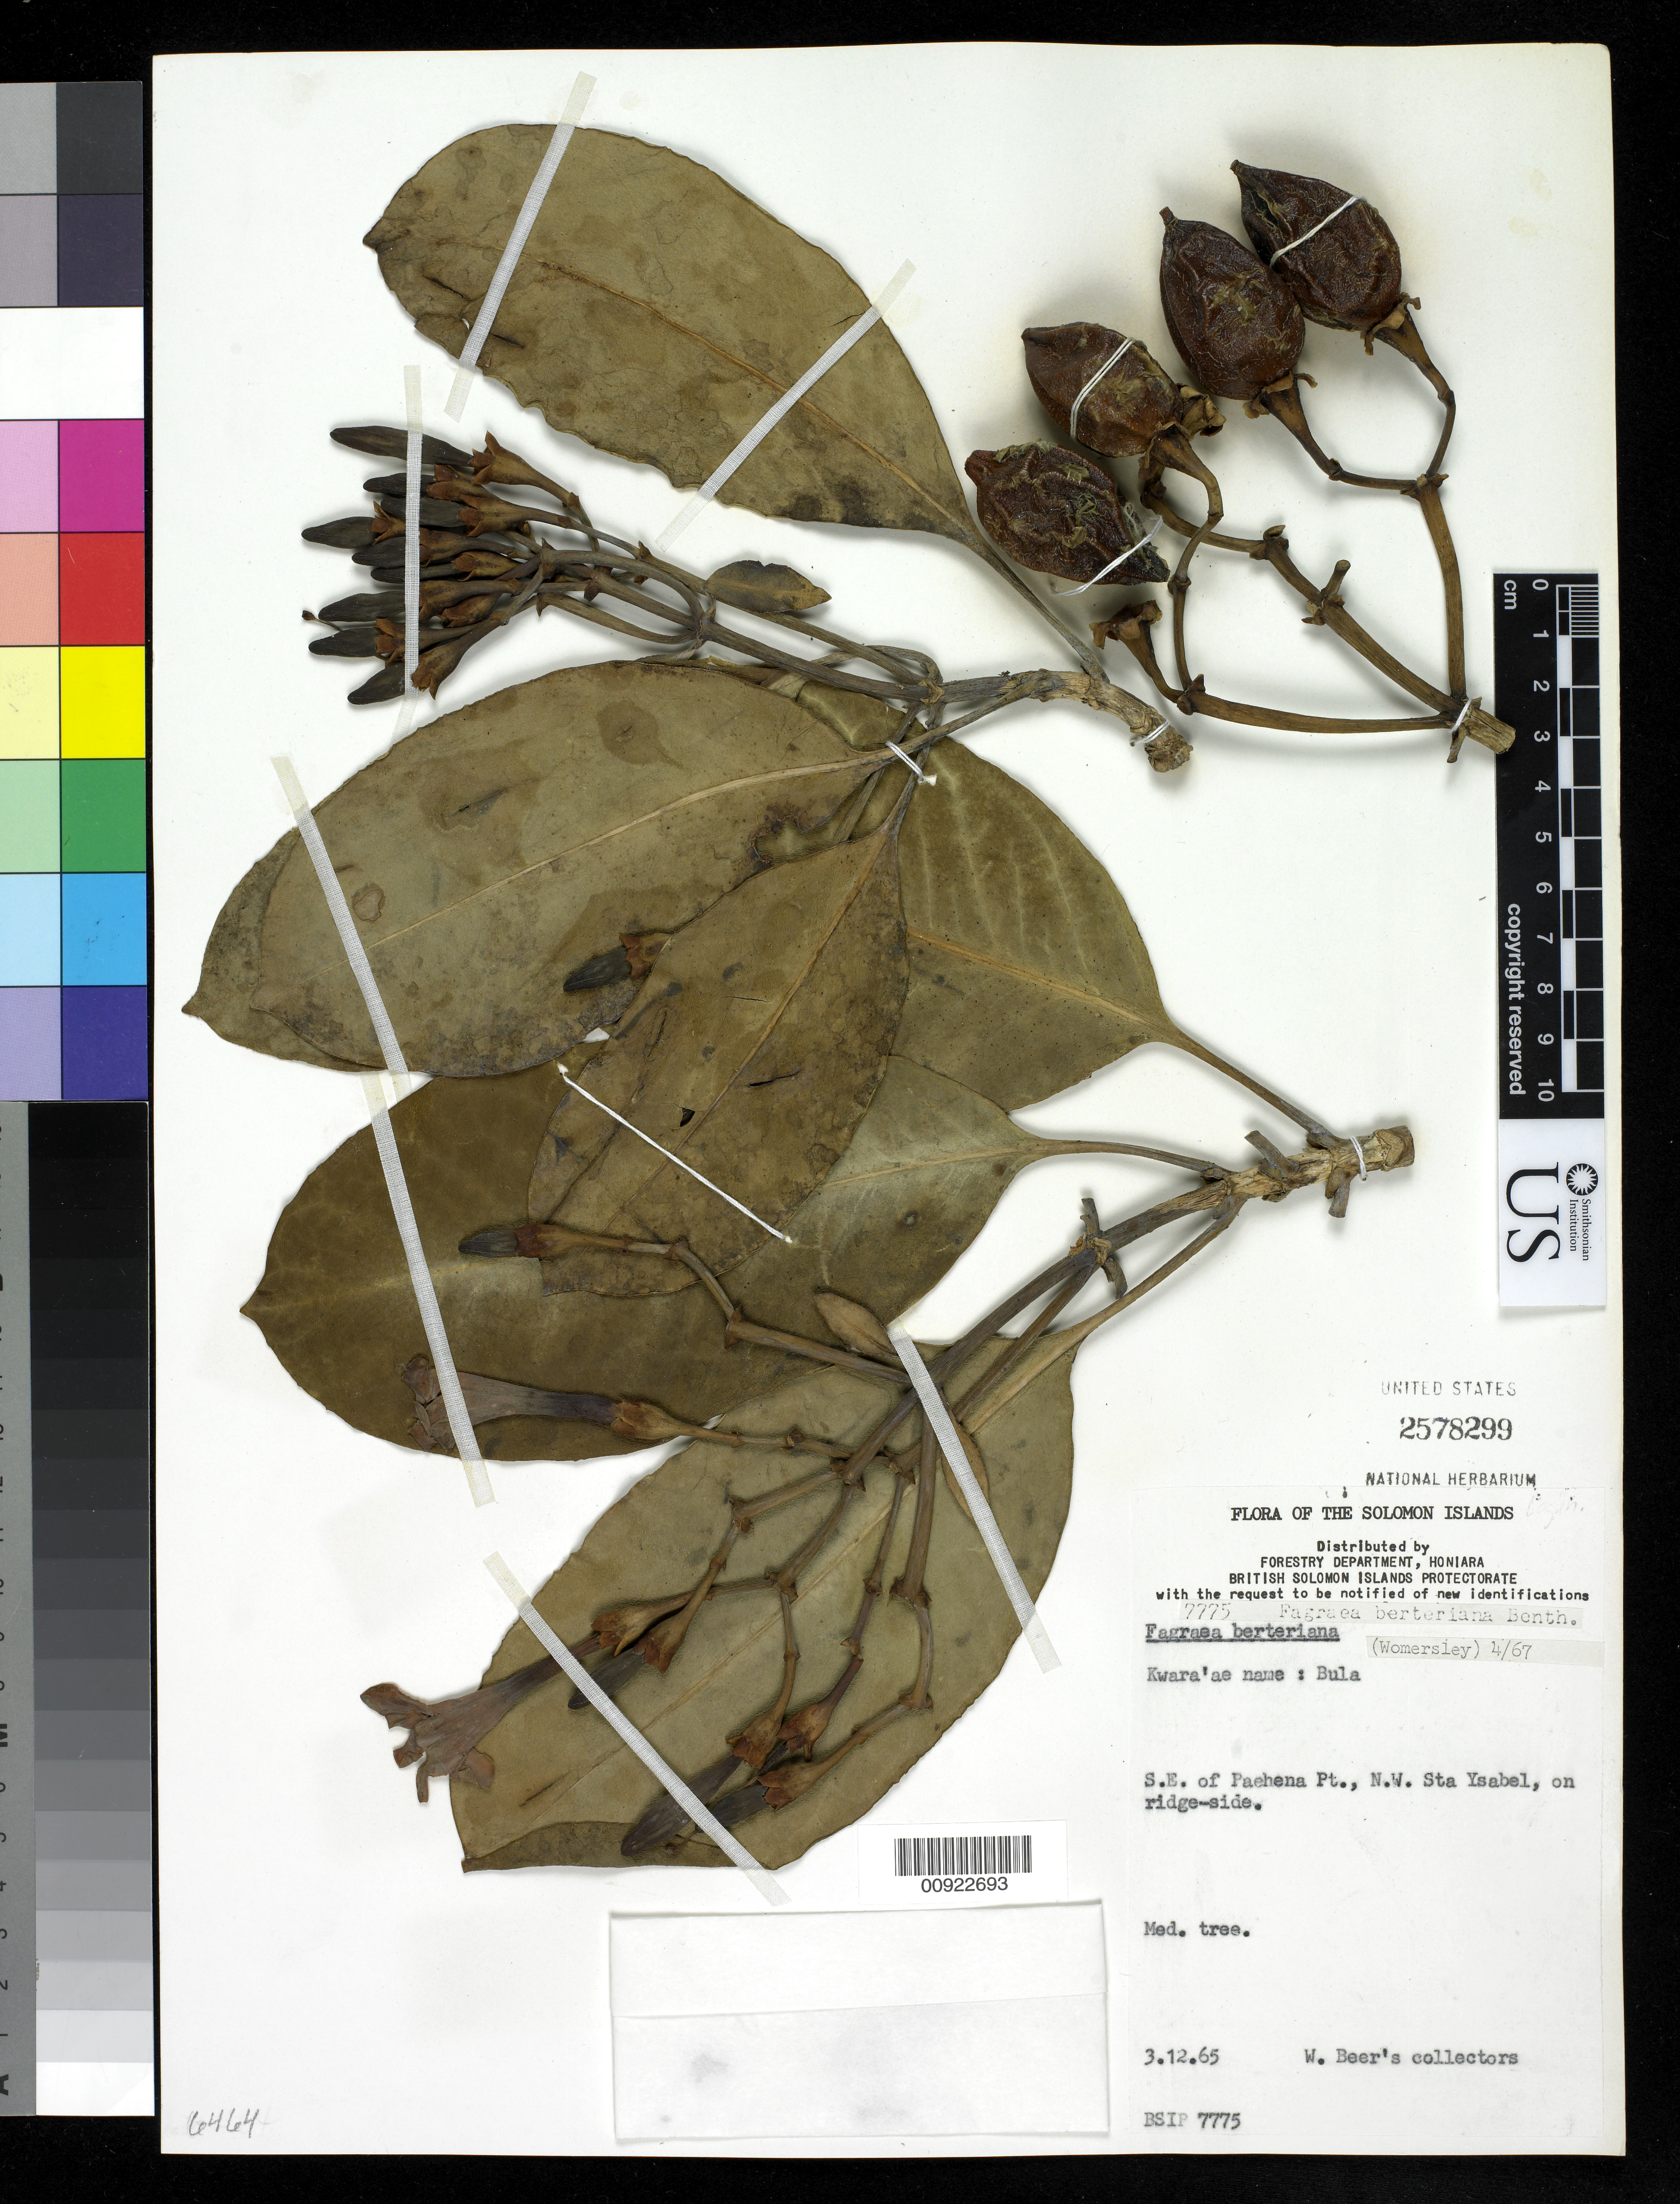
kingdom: Plantae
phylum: Tracheophyta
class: Magnoliopsida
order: Gentianales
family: Gentianaceae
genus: Fagraea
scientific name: Fagraea berteroana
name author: Benth.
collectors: W. Beer's Collectors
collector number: BSIP 7775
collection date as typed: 03 Dec 1965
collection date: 1965-12-03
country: Solomon Islands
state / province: Isabel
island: Santa Isabel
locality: SE of Paehena pt., NW Sta. Ysabel, on ridge side.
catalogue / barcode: US 2578299